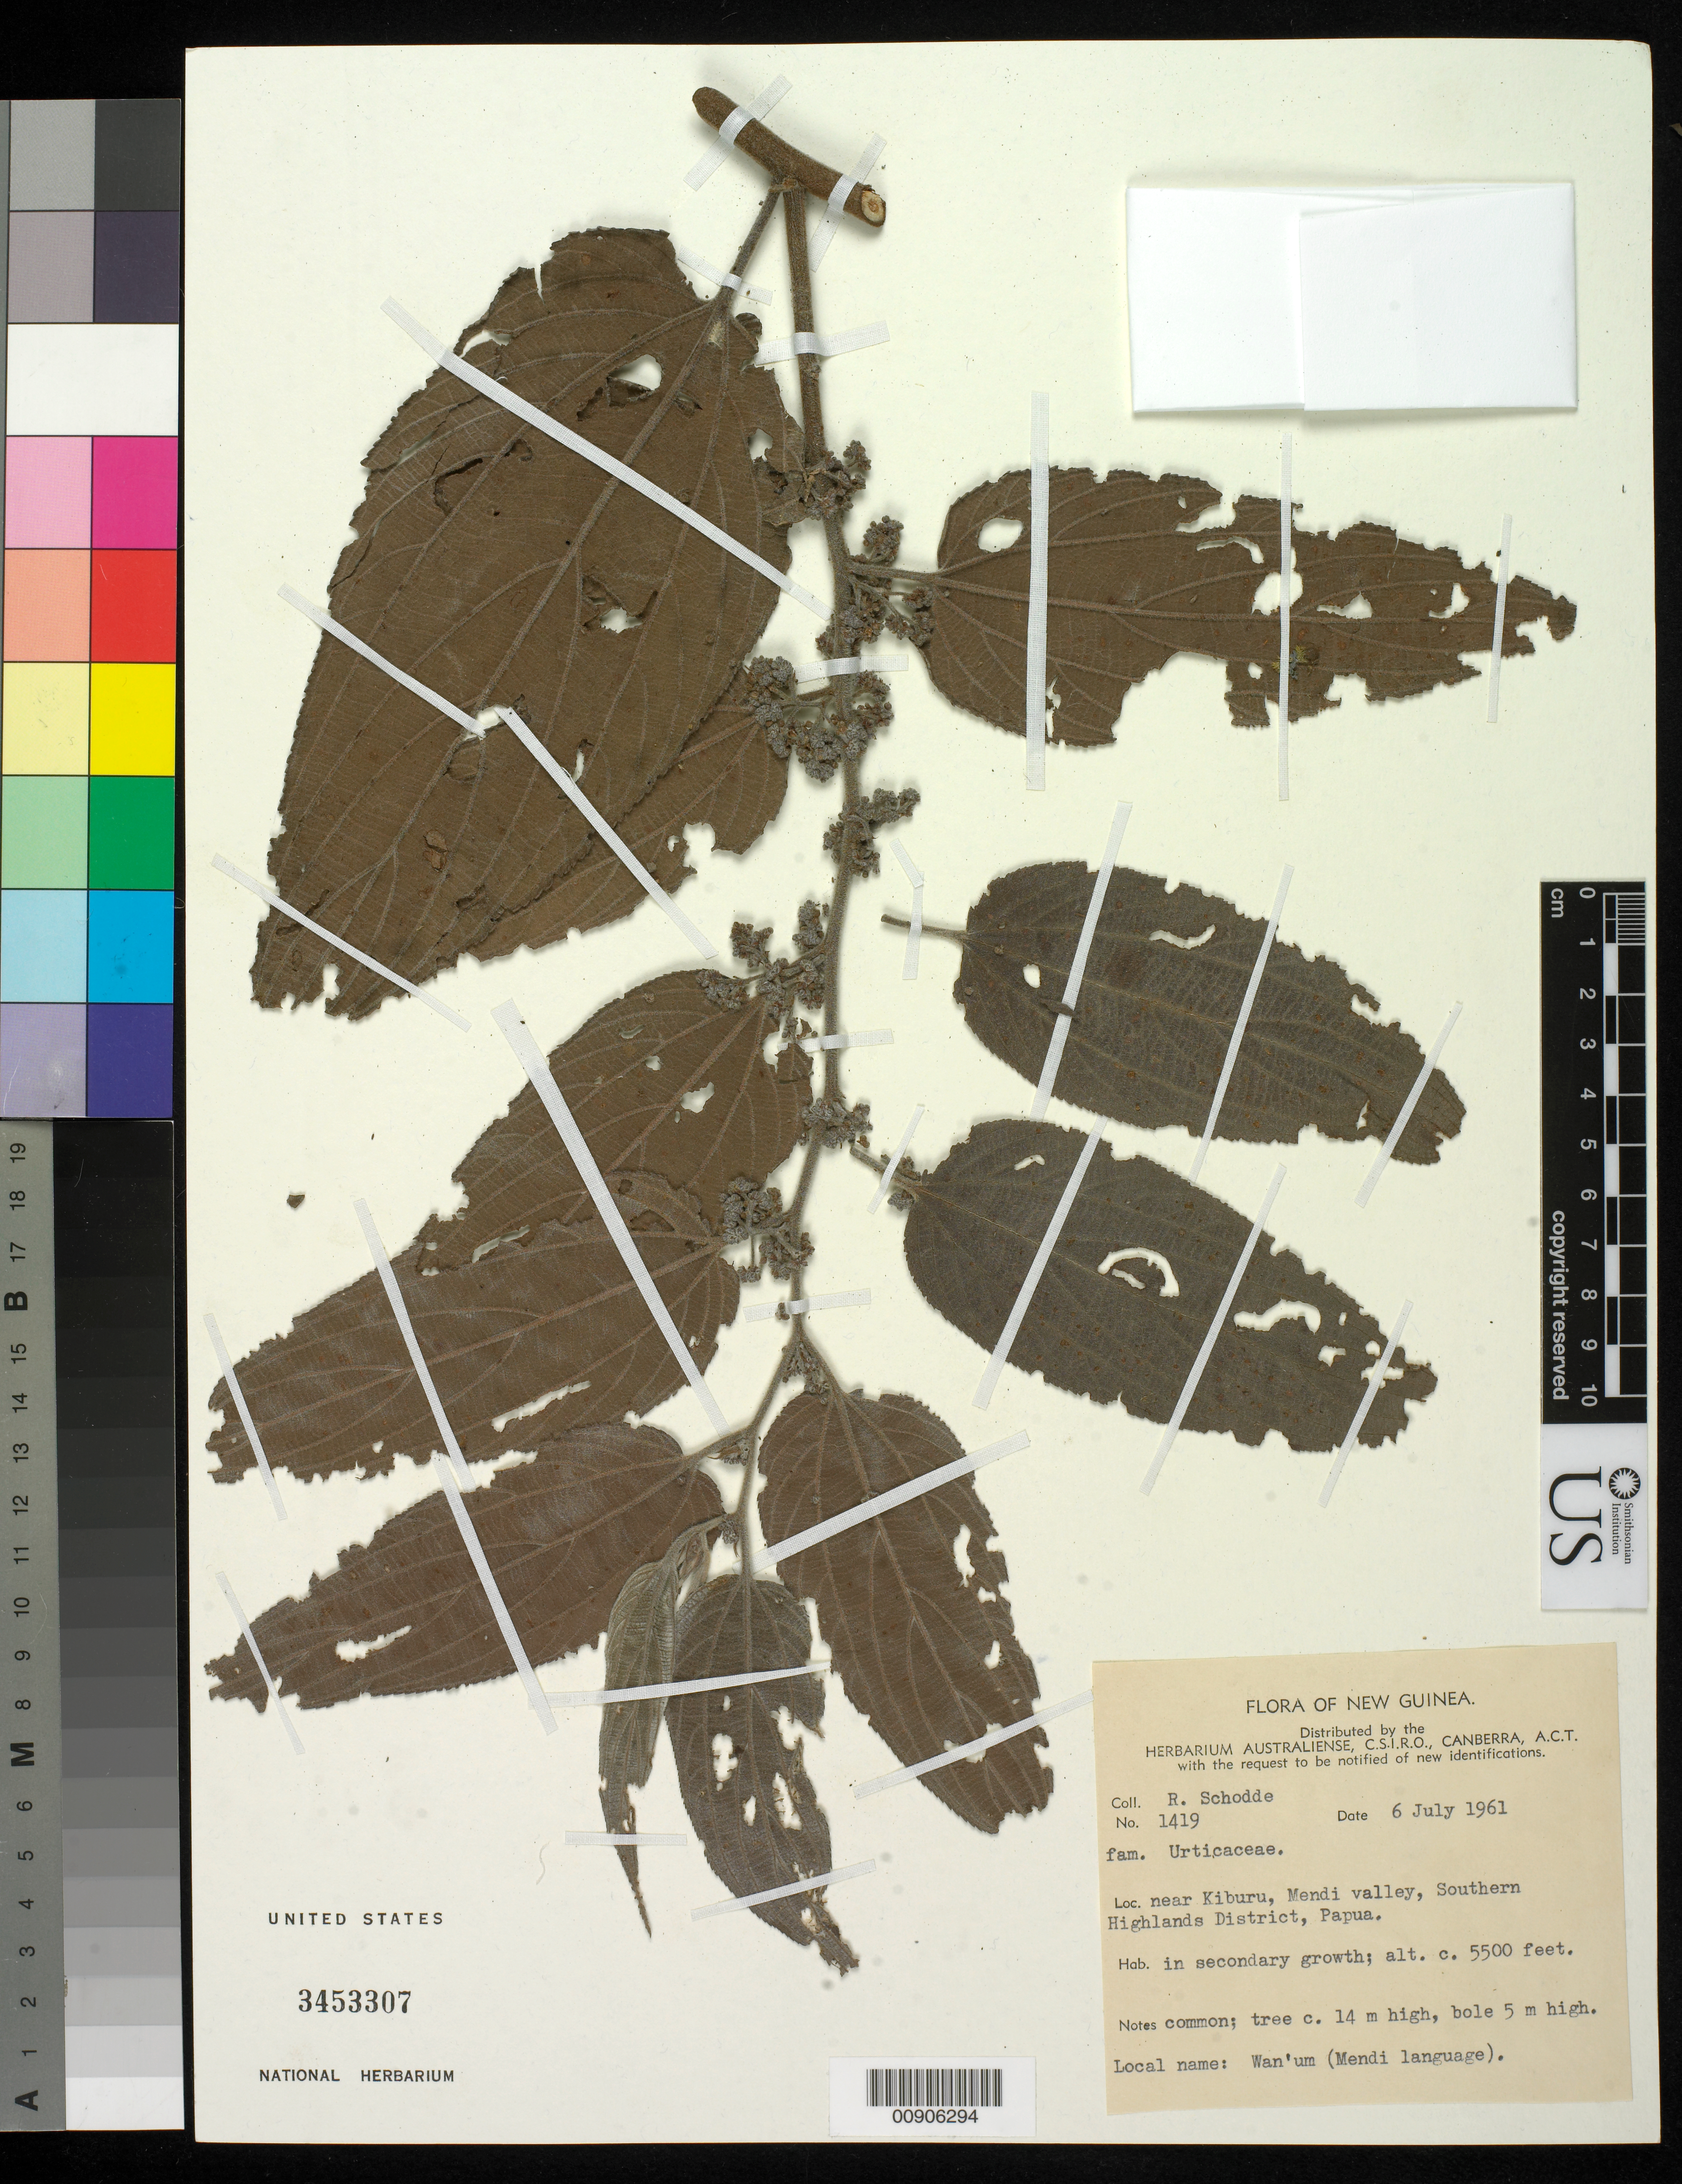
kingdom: Plantae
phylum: Tracheophyta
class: Magnoliopsida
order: Rosales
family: Urticaceae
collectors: R. Schodde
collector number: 1419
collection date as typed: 06 Jul 1961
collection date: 1961-07-06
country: Papua New Guinea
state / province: Southern Highlands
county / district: Mendi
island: New Guinea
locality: near Kiburu, Mendi valley, Southern Highlands District, Papua.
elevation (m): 1676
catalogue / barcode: US 3453307